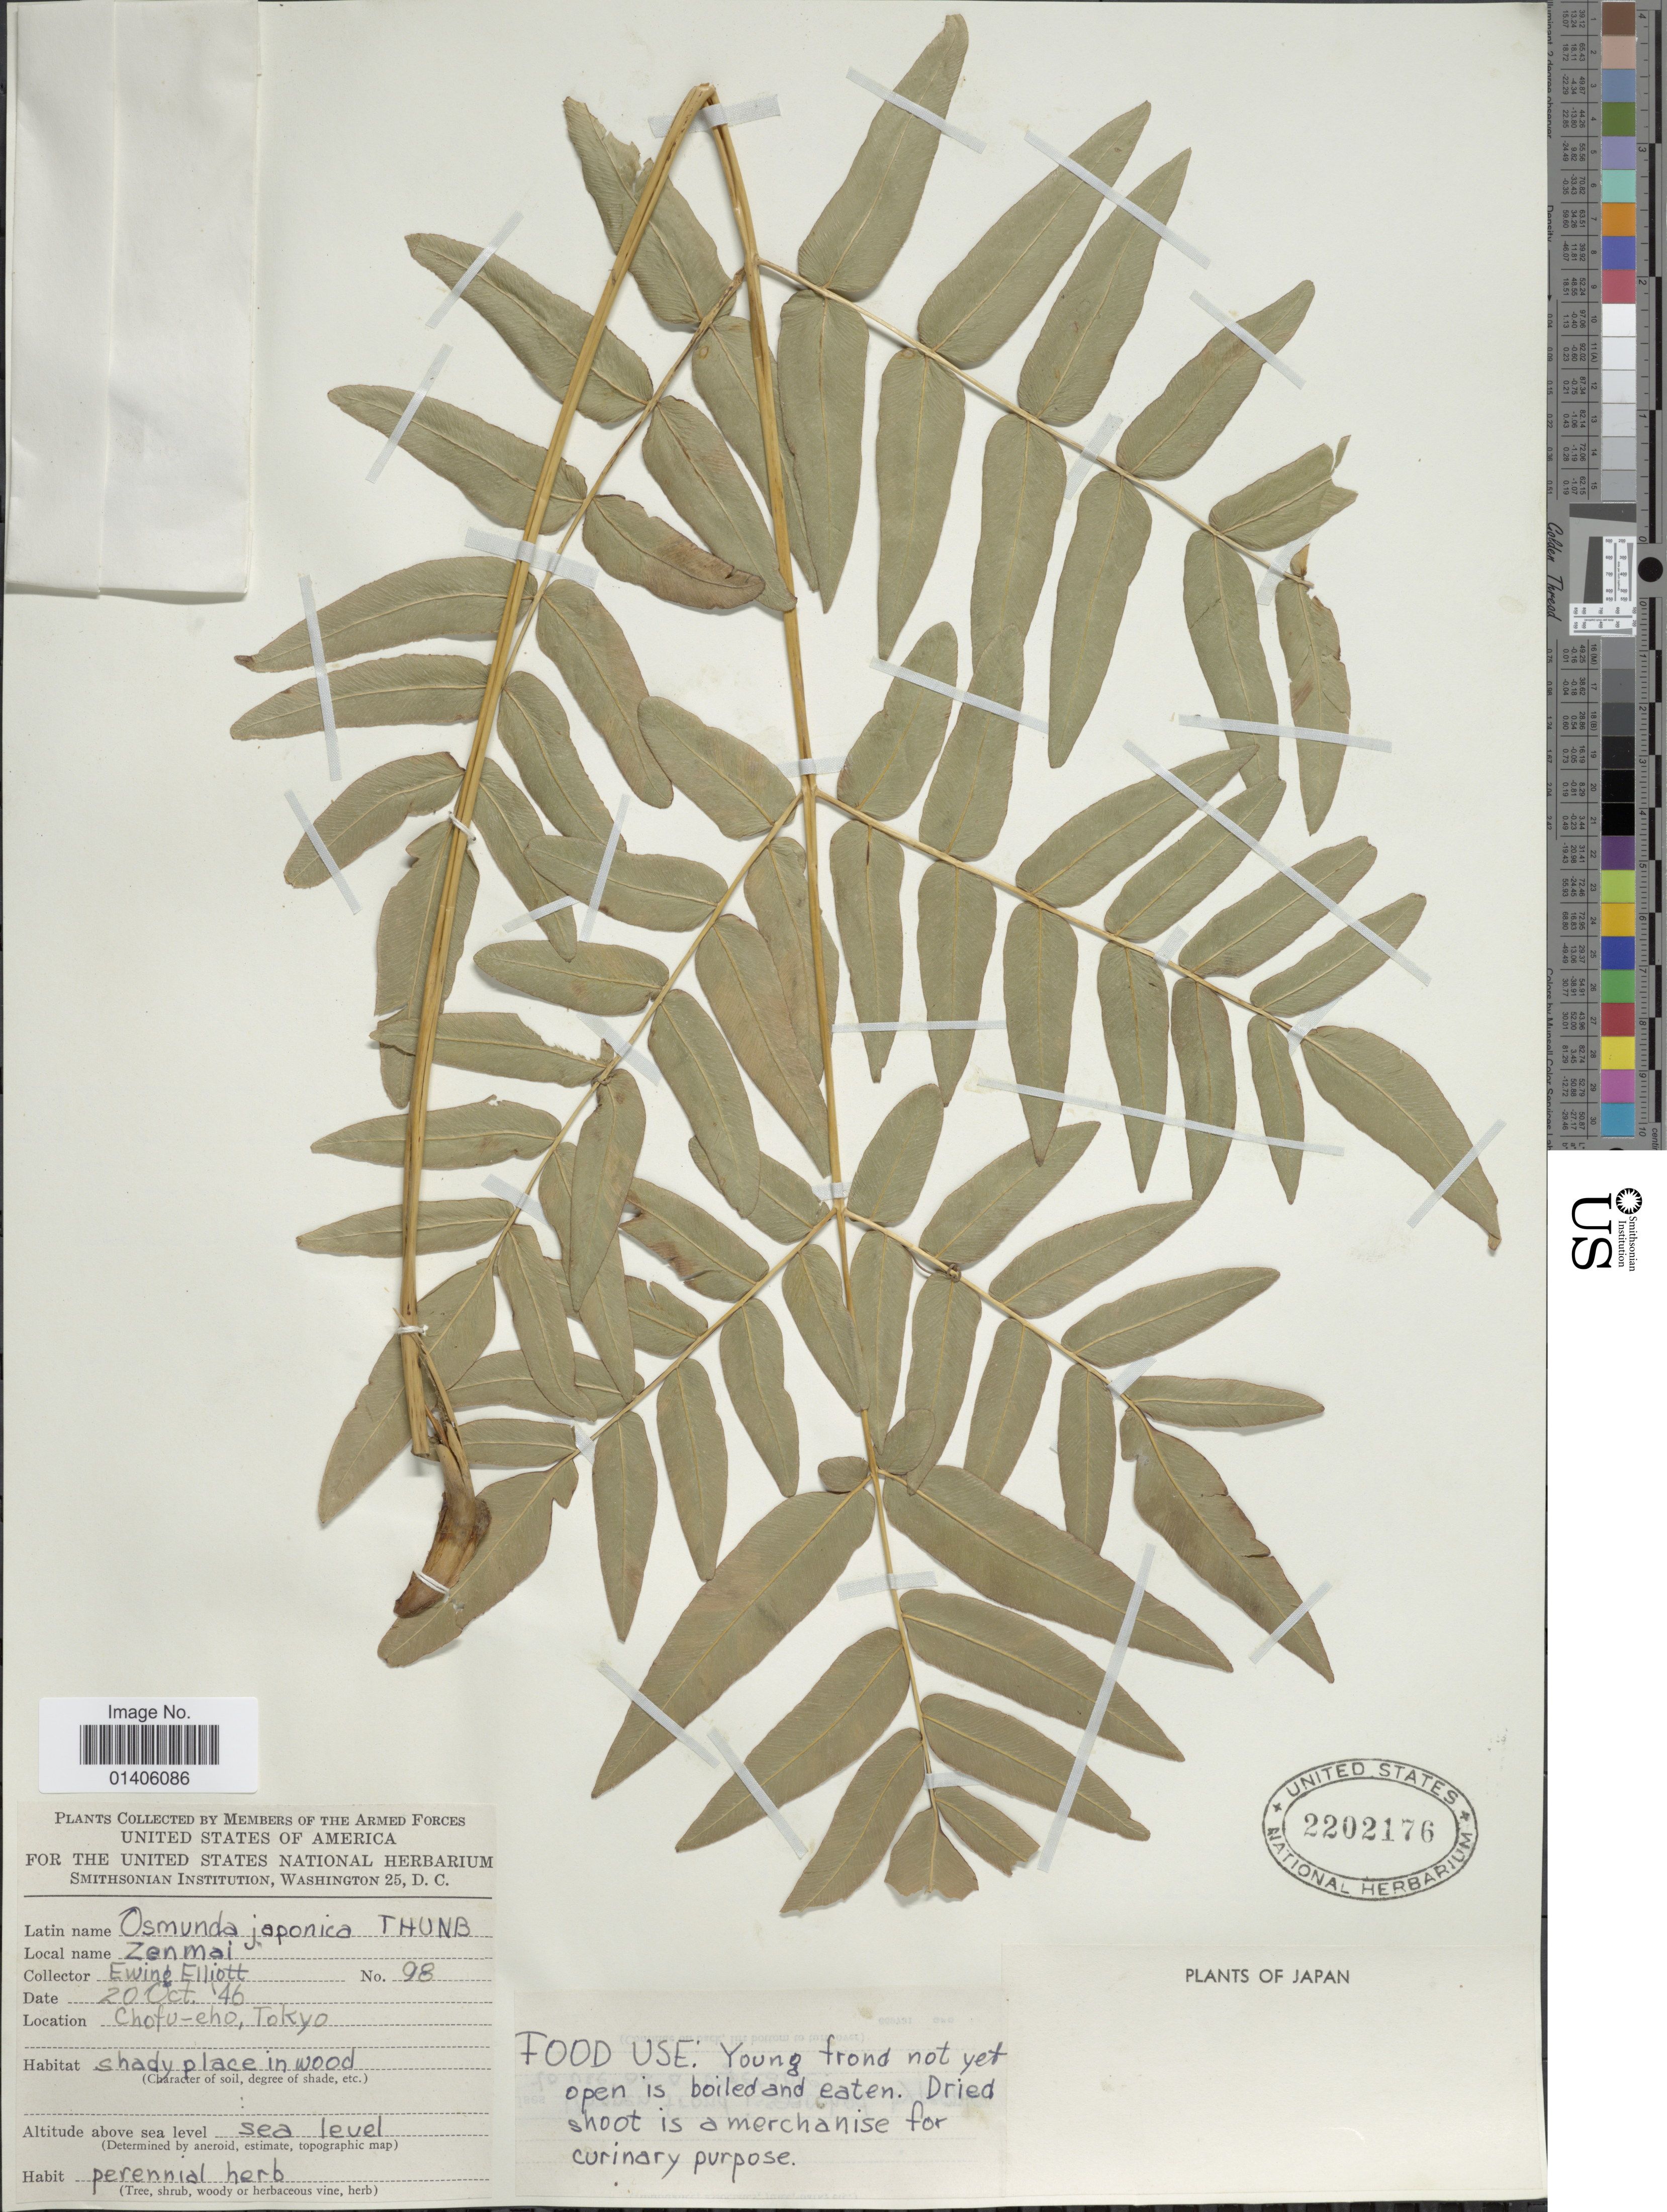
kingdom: Plantae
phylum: Tracheophyta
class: Polypodiopsida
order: Osmundales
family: Osmundaceae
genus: Osmunda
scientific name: Osmunda japonica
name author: Thunb.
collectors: E. Elliot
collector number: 98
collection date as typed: Transcribed d/m/y: 20/10/46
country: Japan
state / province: Tokyo, Federal City of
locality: Chofu-echo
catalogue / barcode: US 2202176